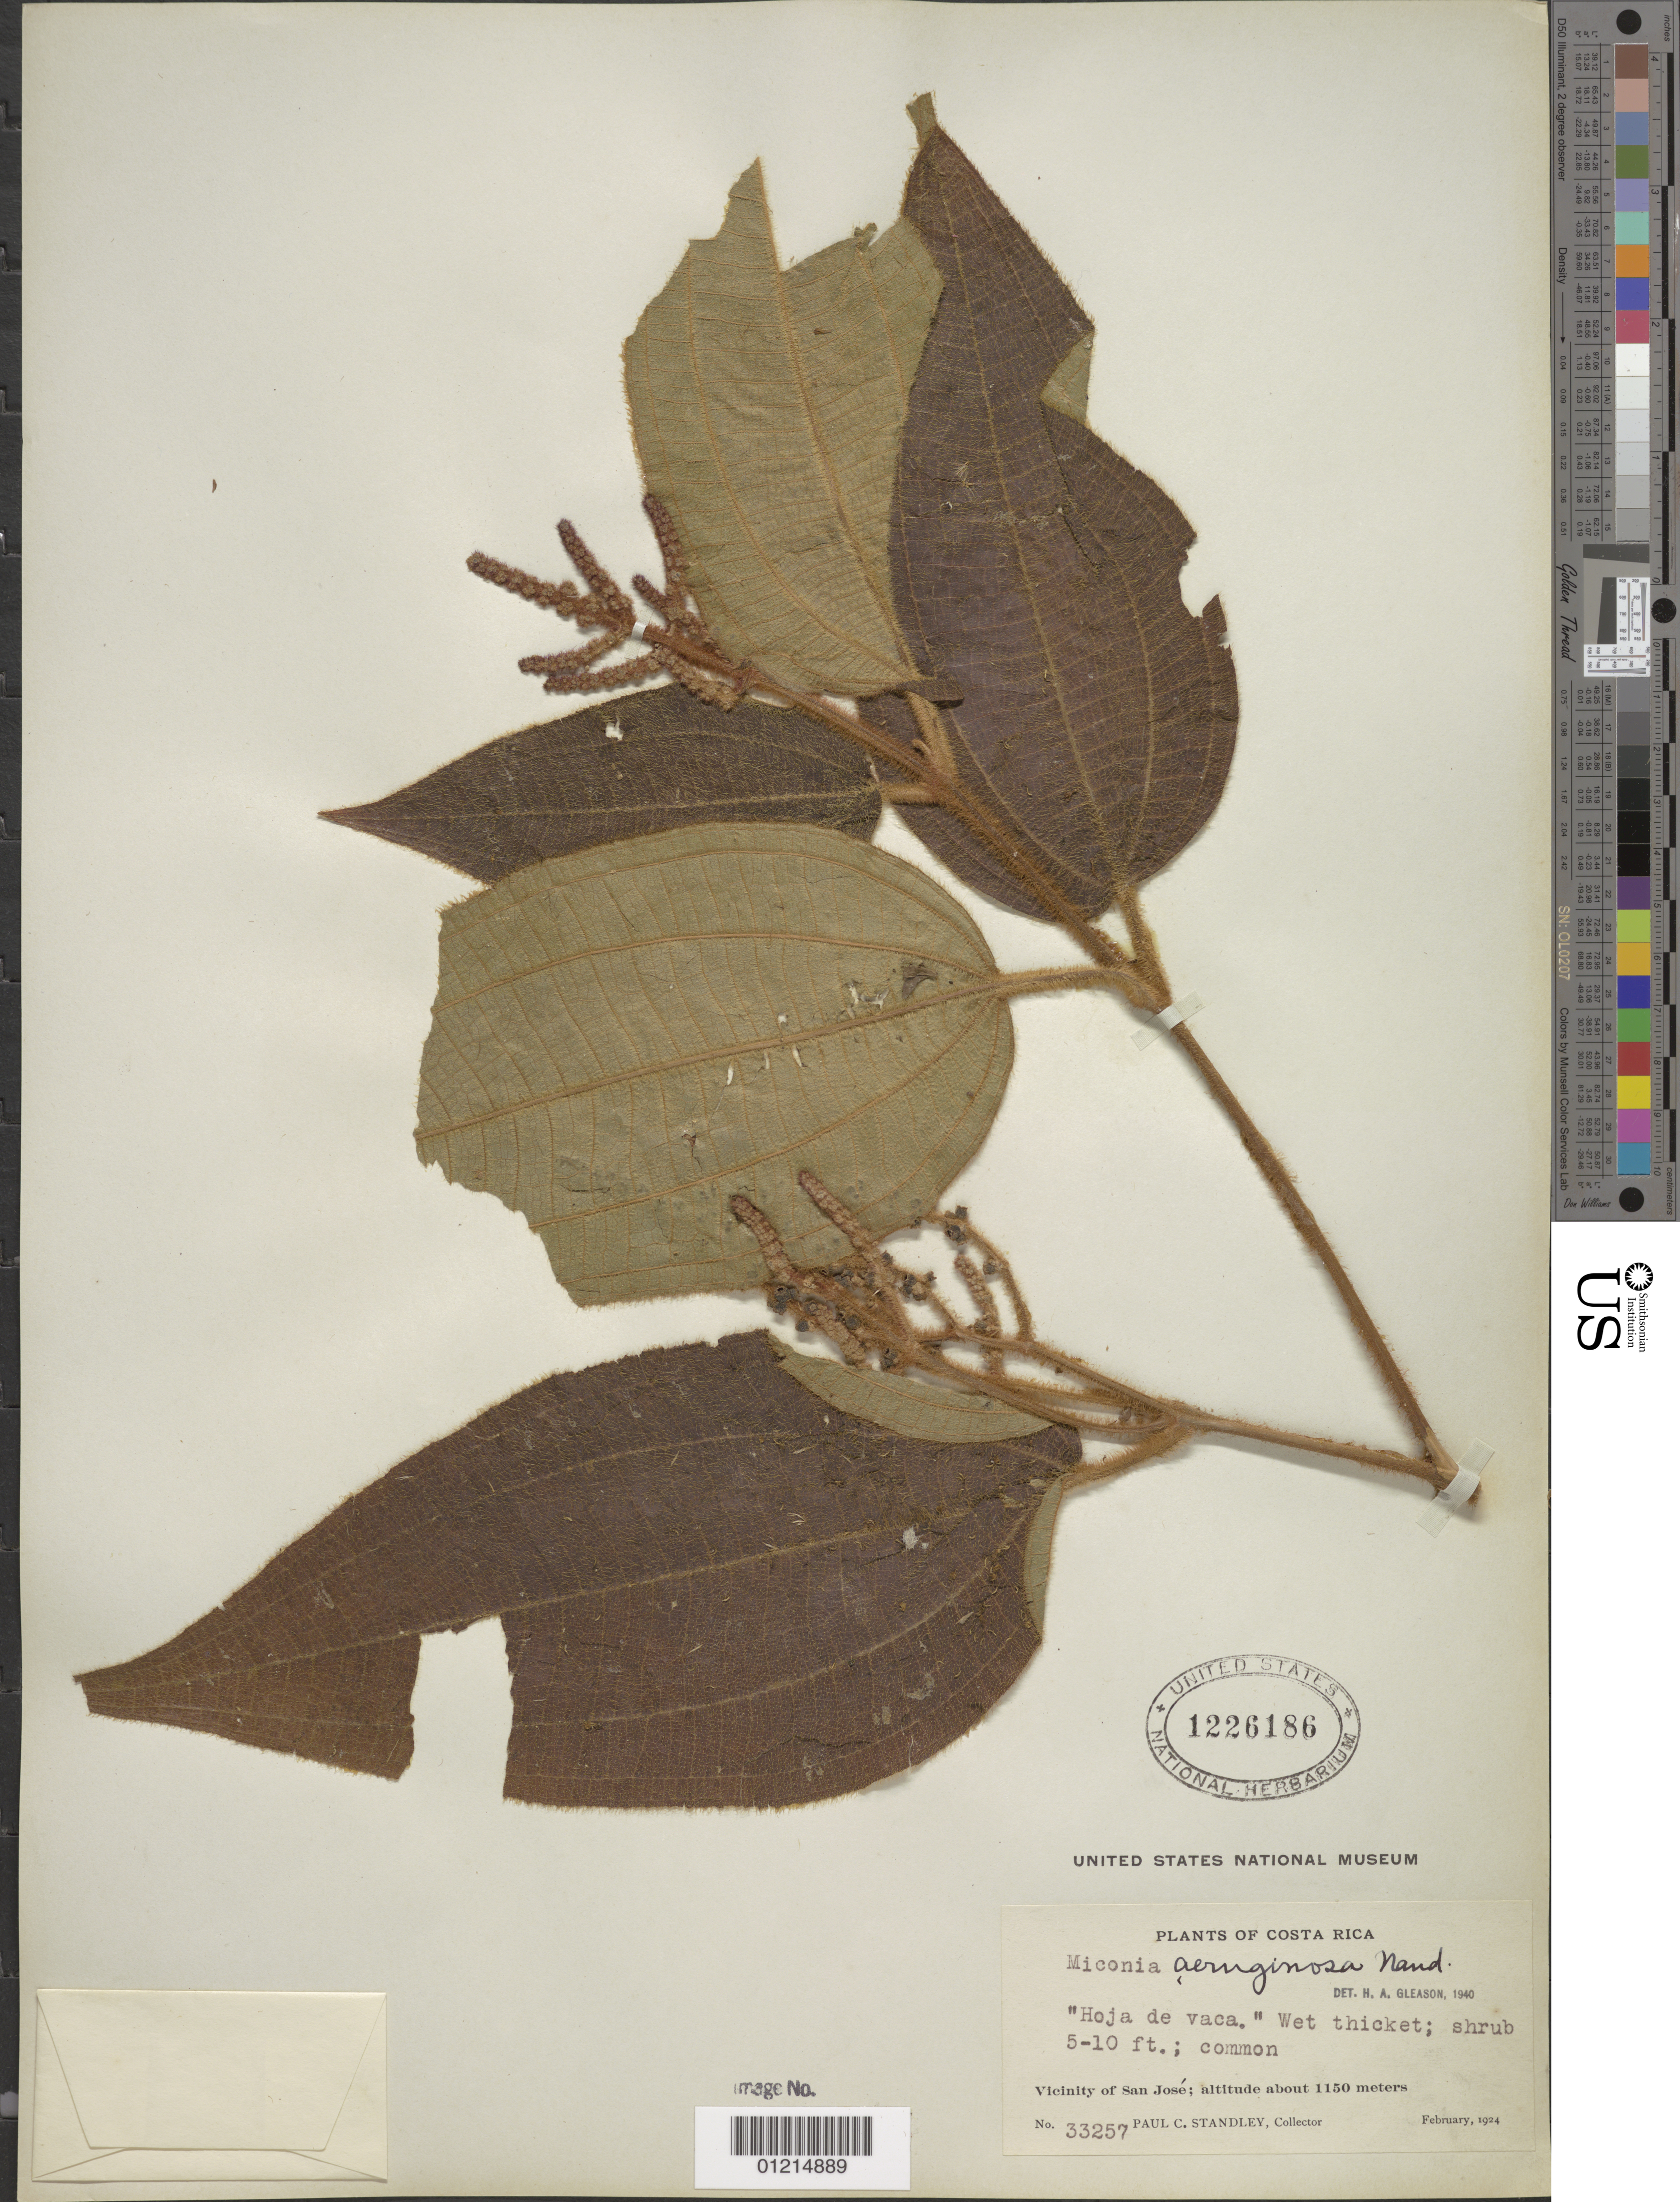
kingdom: Plantae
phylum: Tracheophyta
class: Magnoliopsida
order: Myrtales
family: Melastomataceae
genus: Miconia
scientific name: Miconia aeruginosa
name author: Naudin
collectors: P. C. Standley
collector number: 33257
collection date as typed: Feb 1924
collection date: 1924-02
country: Costa Rica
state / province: San José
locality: vicinity of San José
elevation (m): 1150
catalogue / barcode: US 1226186